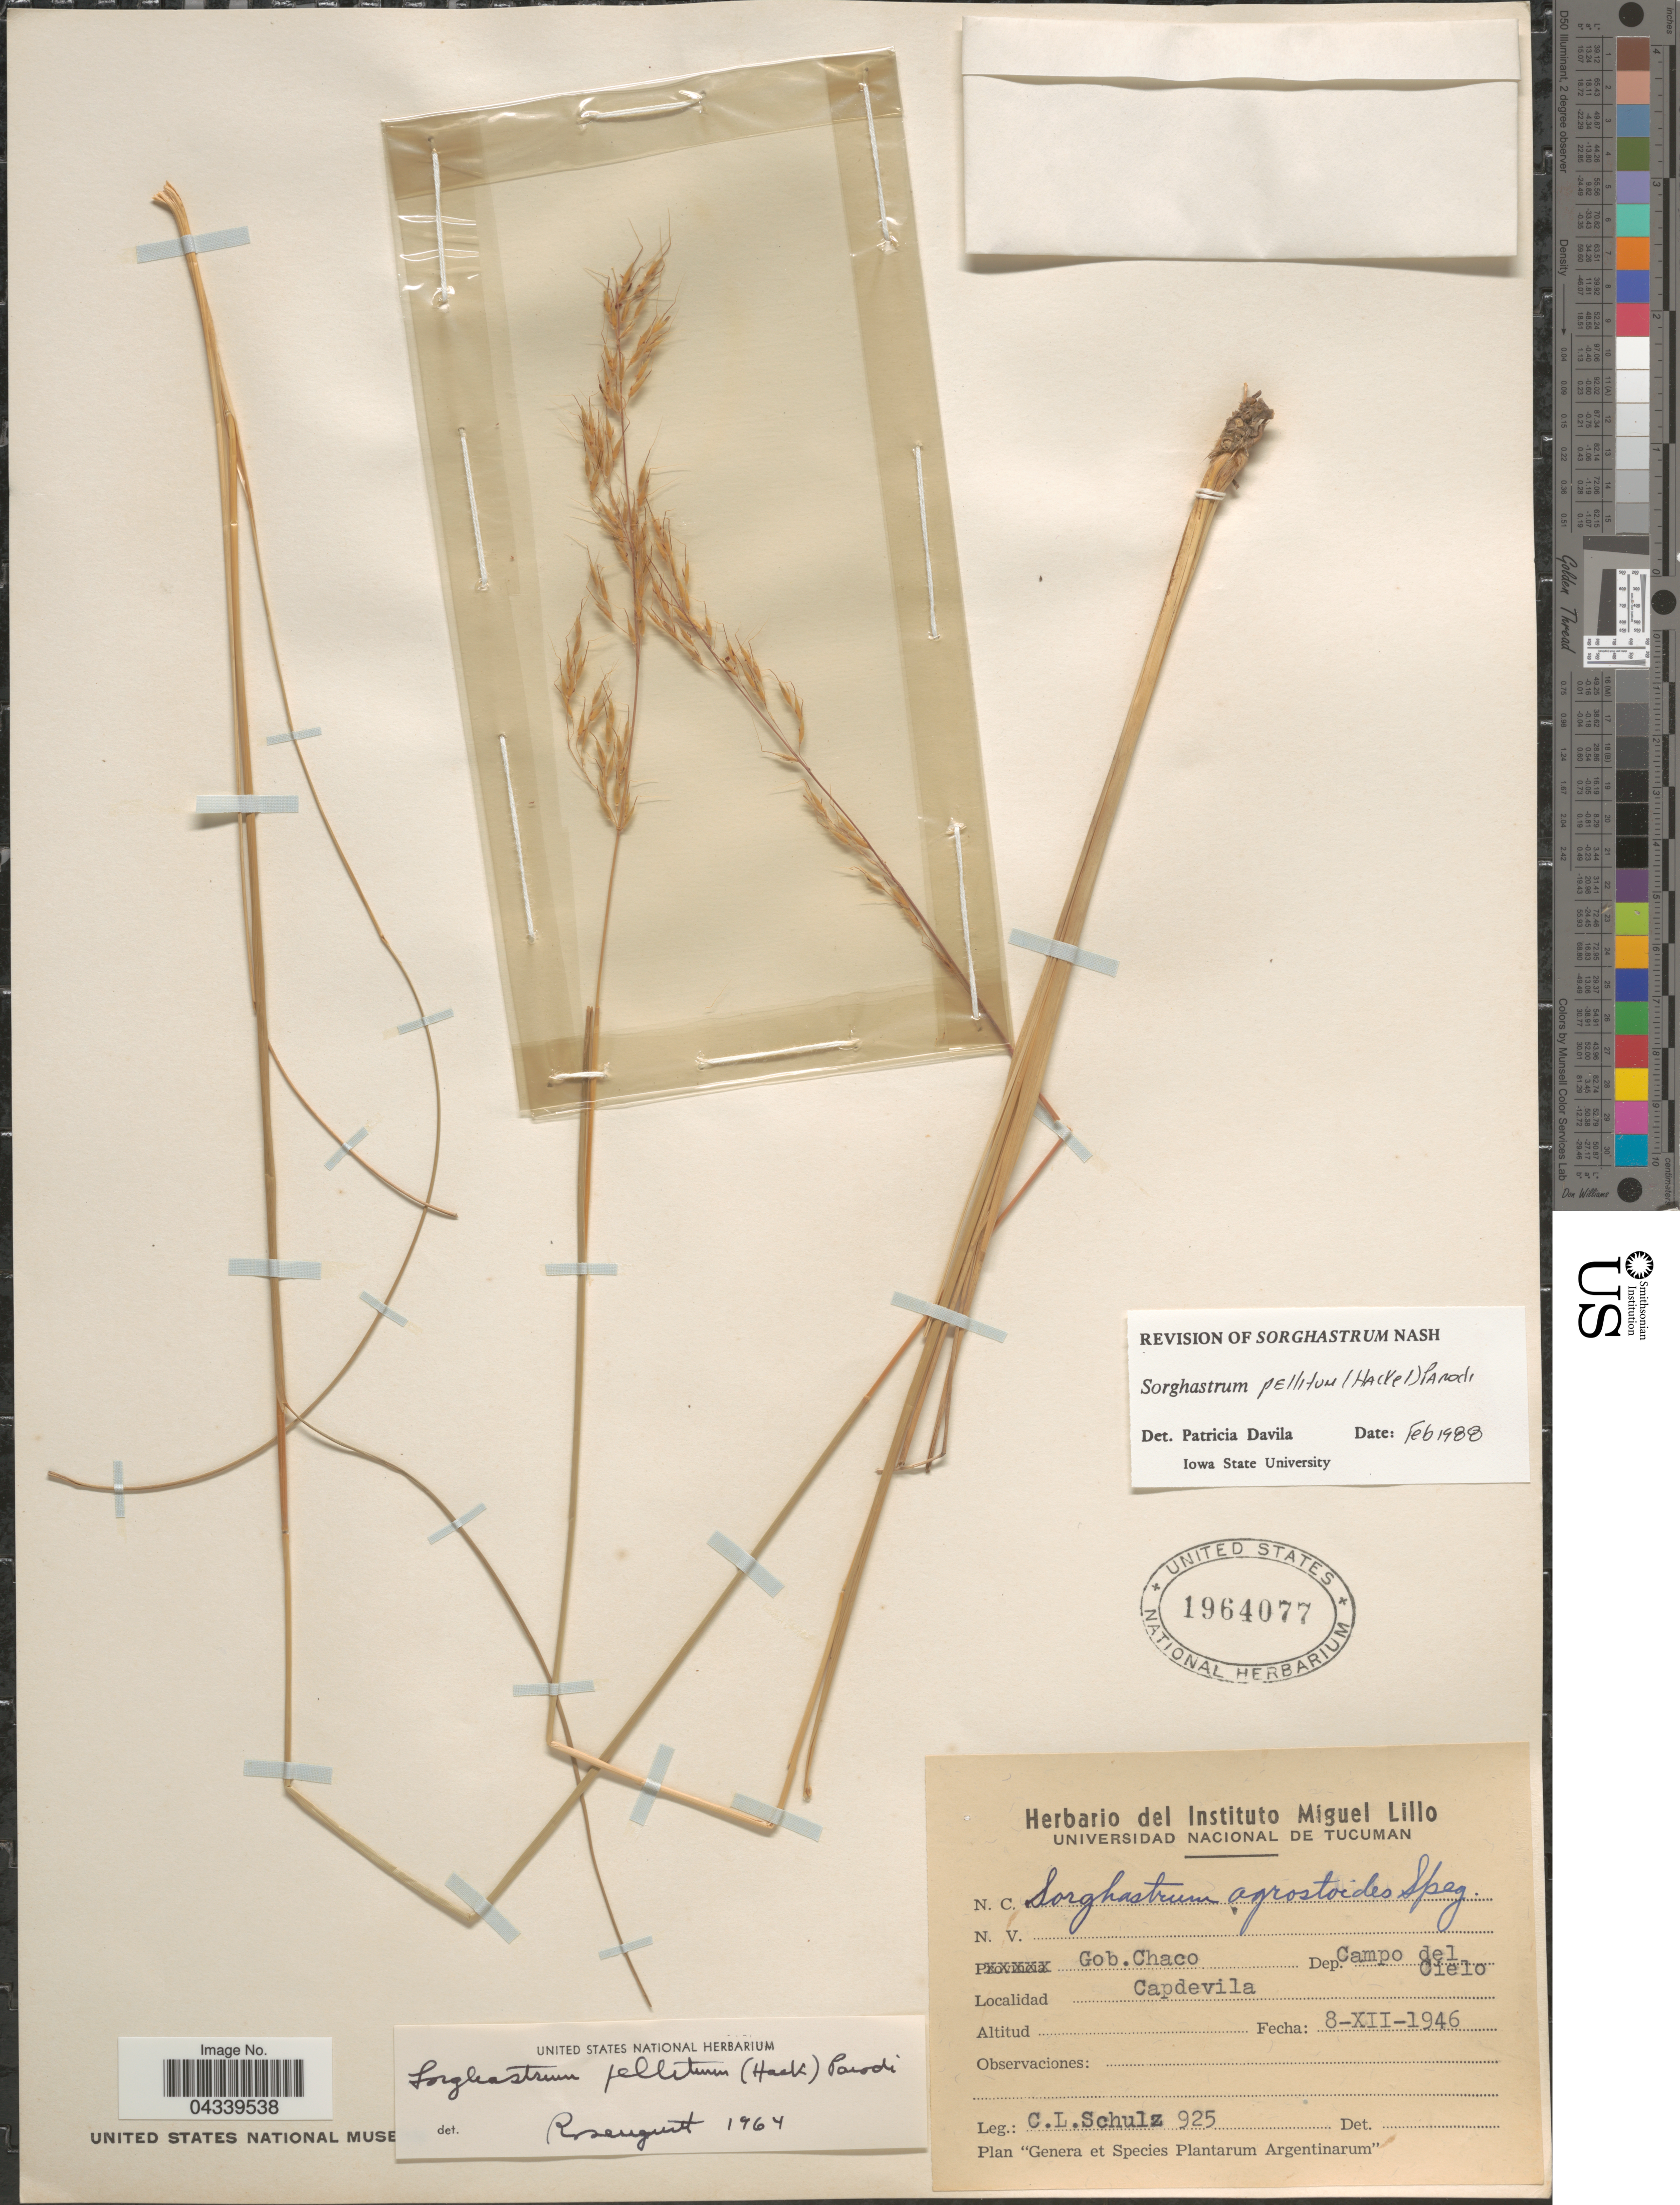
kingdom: Plantae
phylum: Tracheophyta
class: Liliopsida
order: Poales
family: Poaceae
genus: Sorghastrum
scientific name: Sorghastrum pellitum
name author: (Hack.) Parodi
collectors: C. L. Schulz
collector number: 925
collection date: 1946-12-08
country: Argentina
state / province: Chaco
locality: Gob. Chaco. Dep. Campo del Cielo. Capdevila.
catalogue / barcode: US 1964077